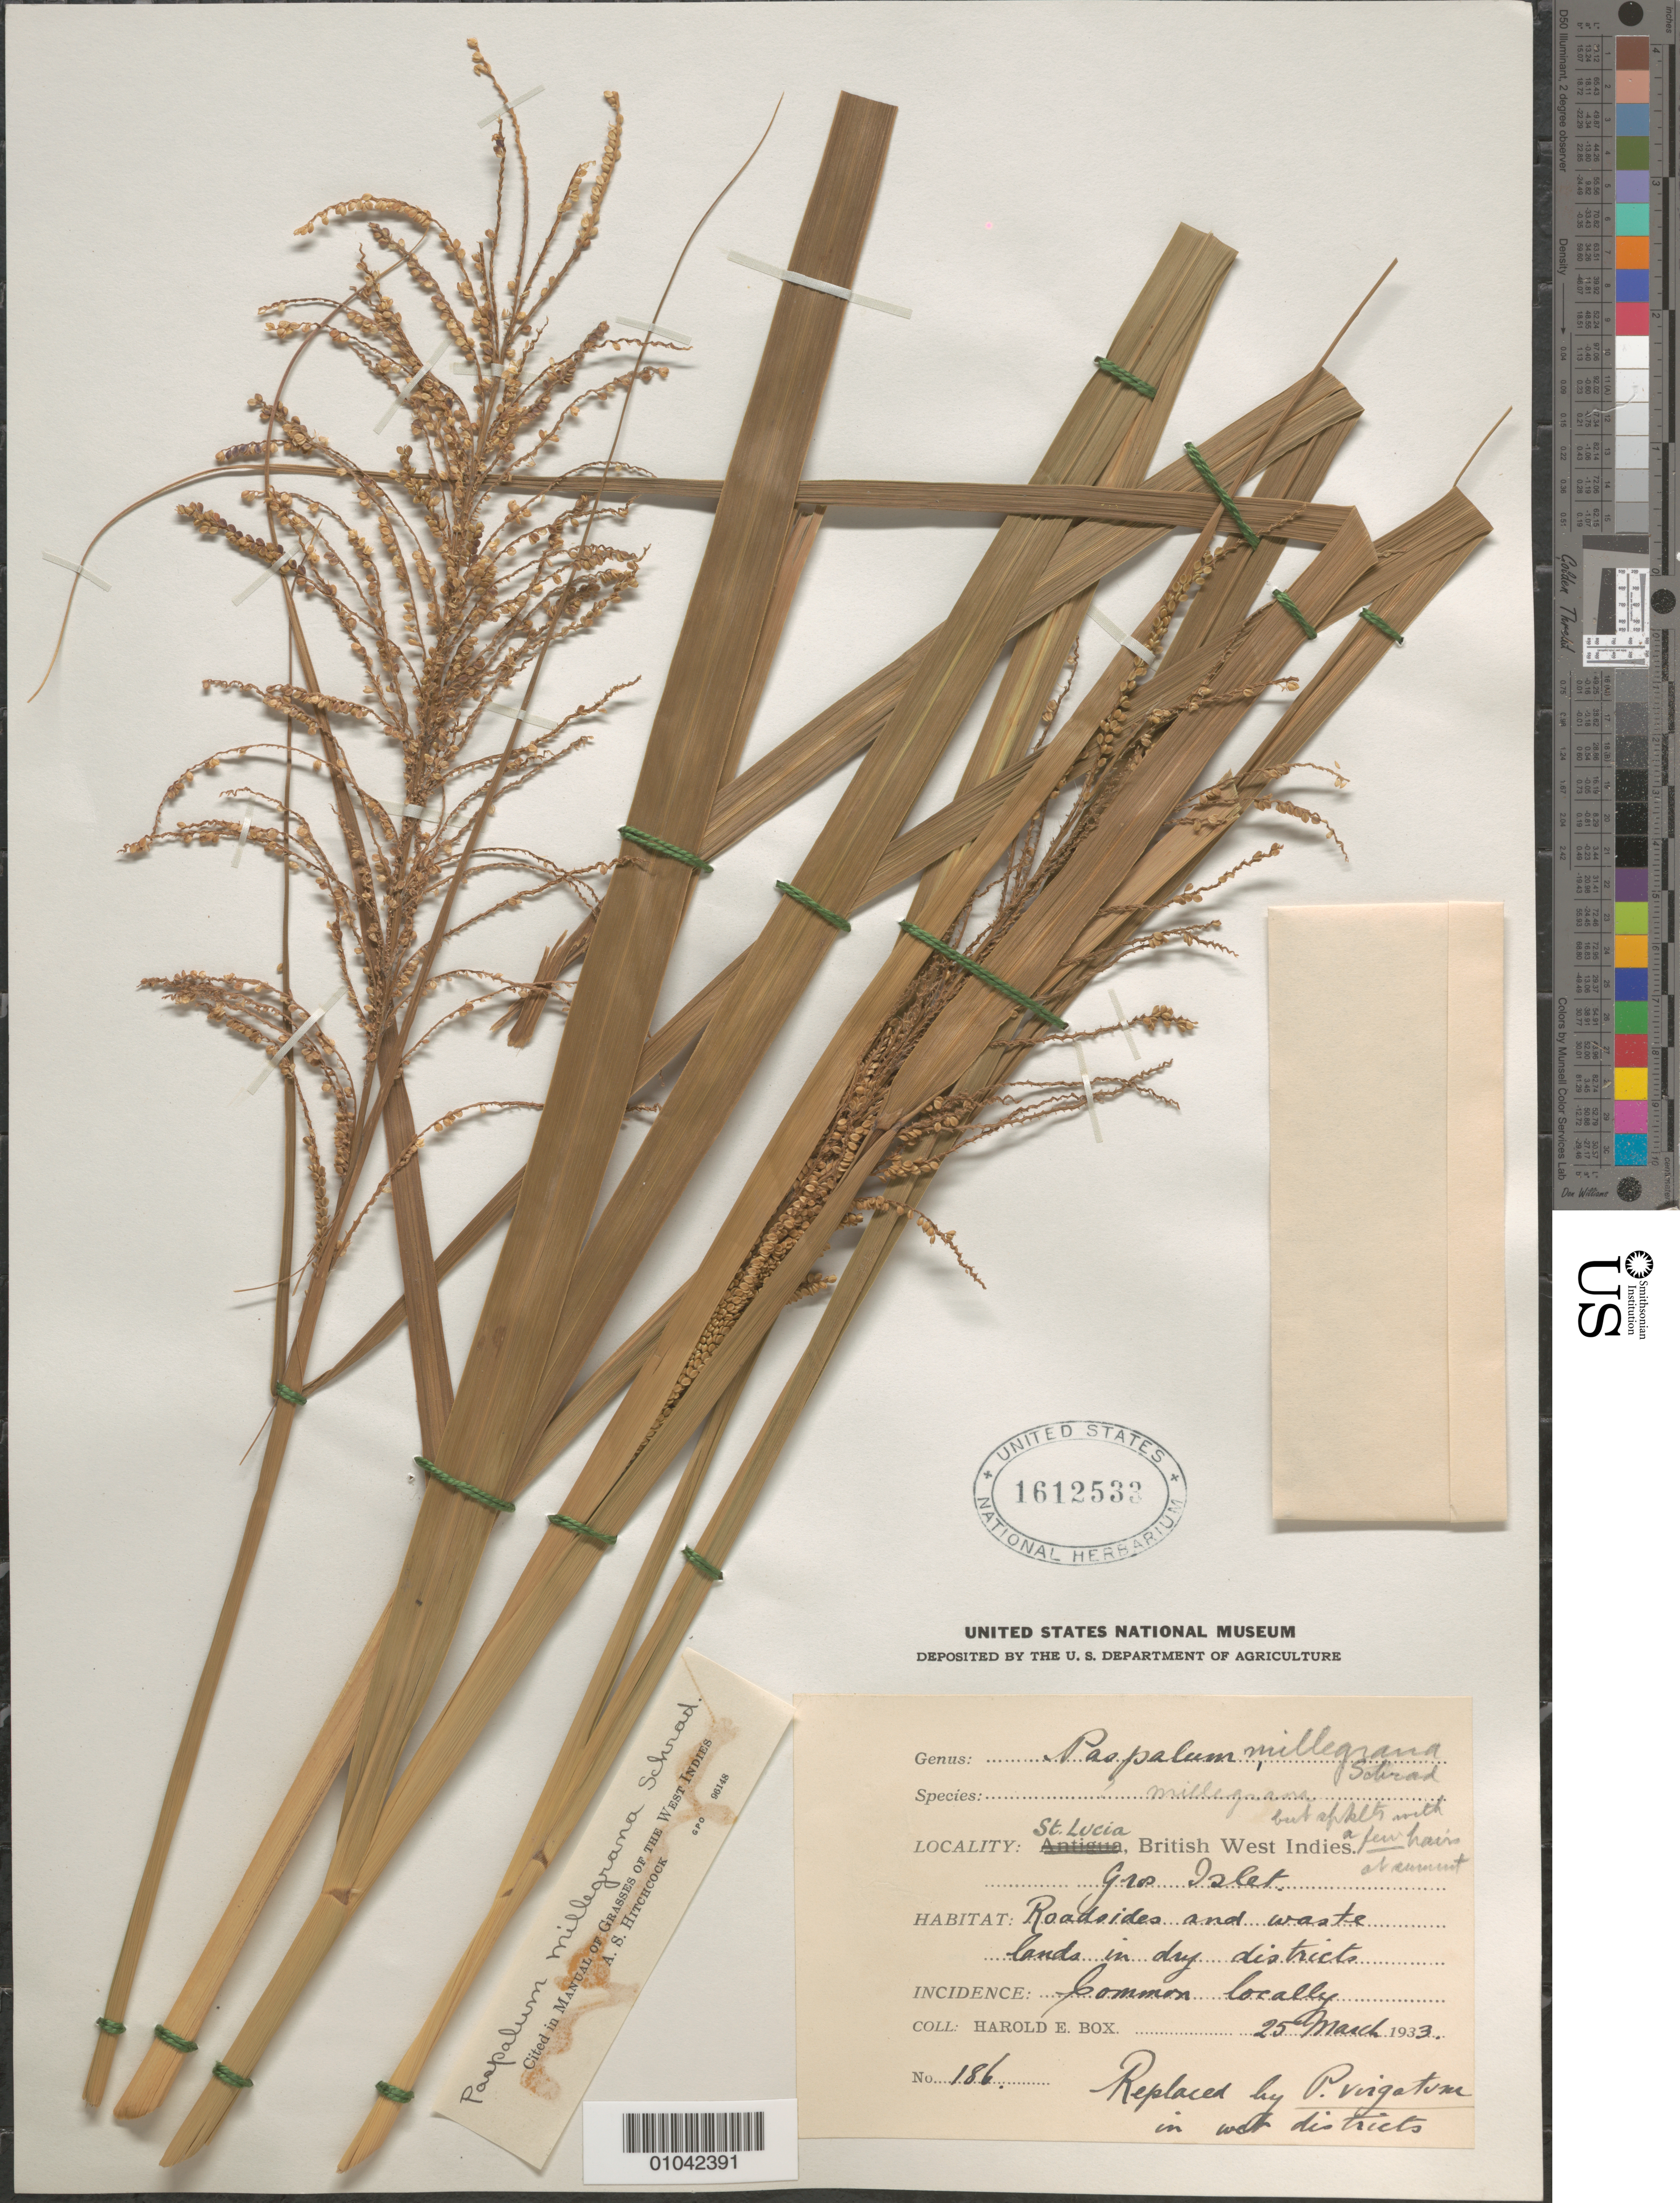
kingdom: Plantae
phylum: Tracheophyta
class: Liliopsida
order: Poales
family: Poaceae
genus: Paspalum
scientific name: Paspalum millegrana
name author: Schrad.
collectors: H. E. Box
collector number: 186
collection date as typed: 25 Mar 1933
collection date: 1933-03-25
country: St. Lucia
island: St. Lucia I.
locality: Gros Islet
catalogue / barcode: US 1612533